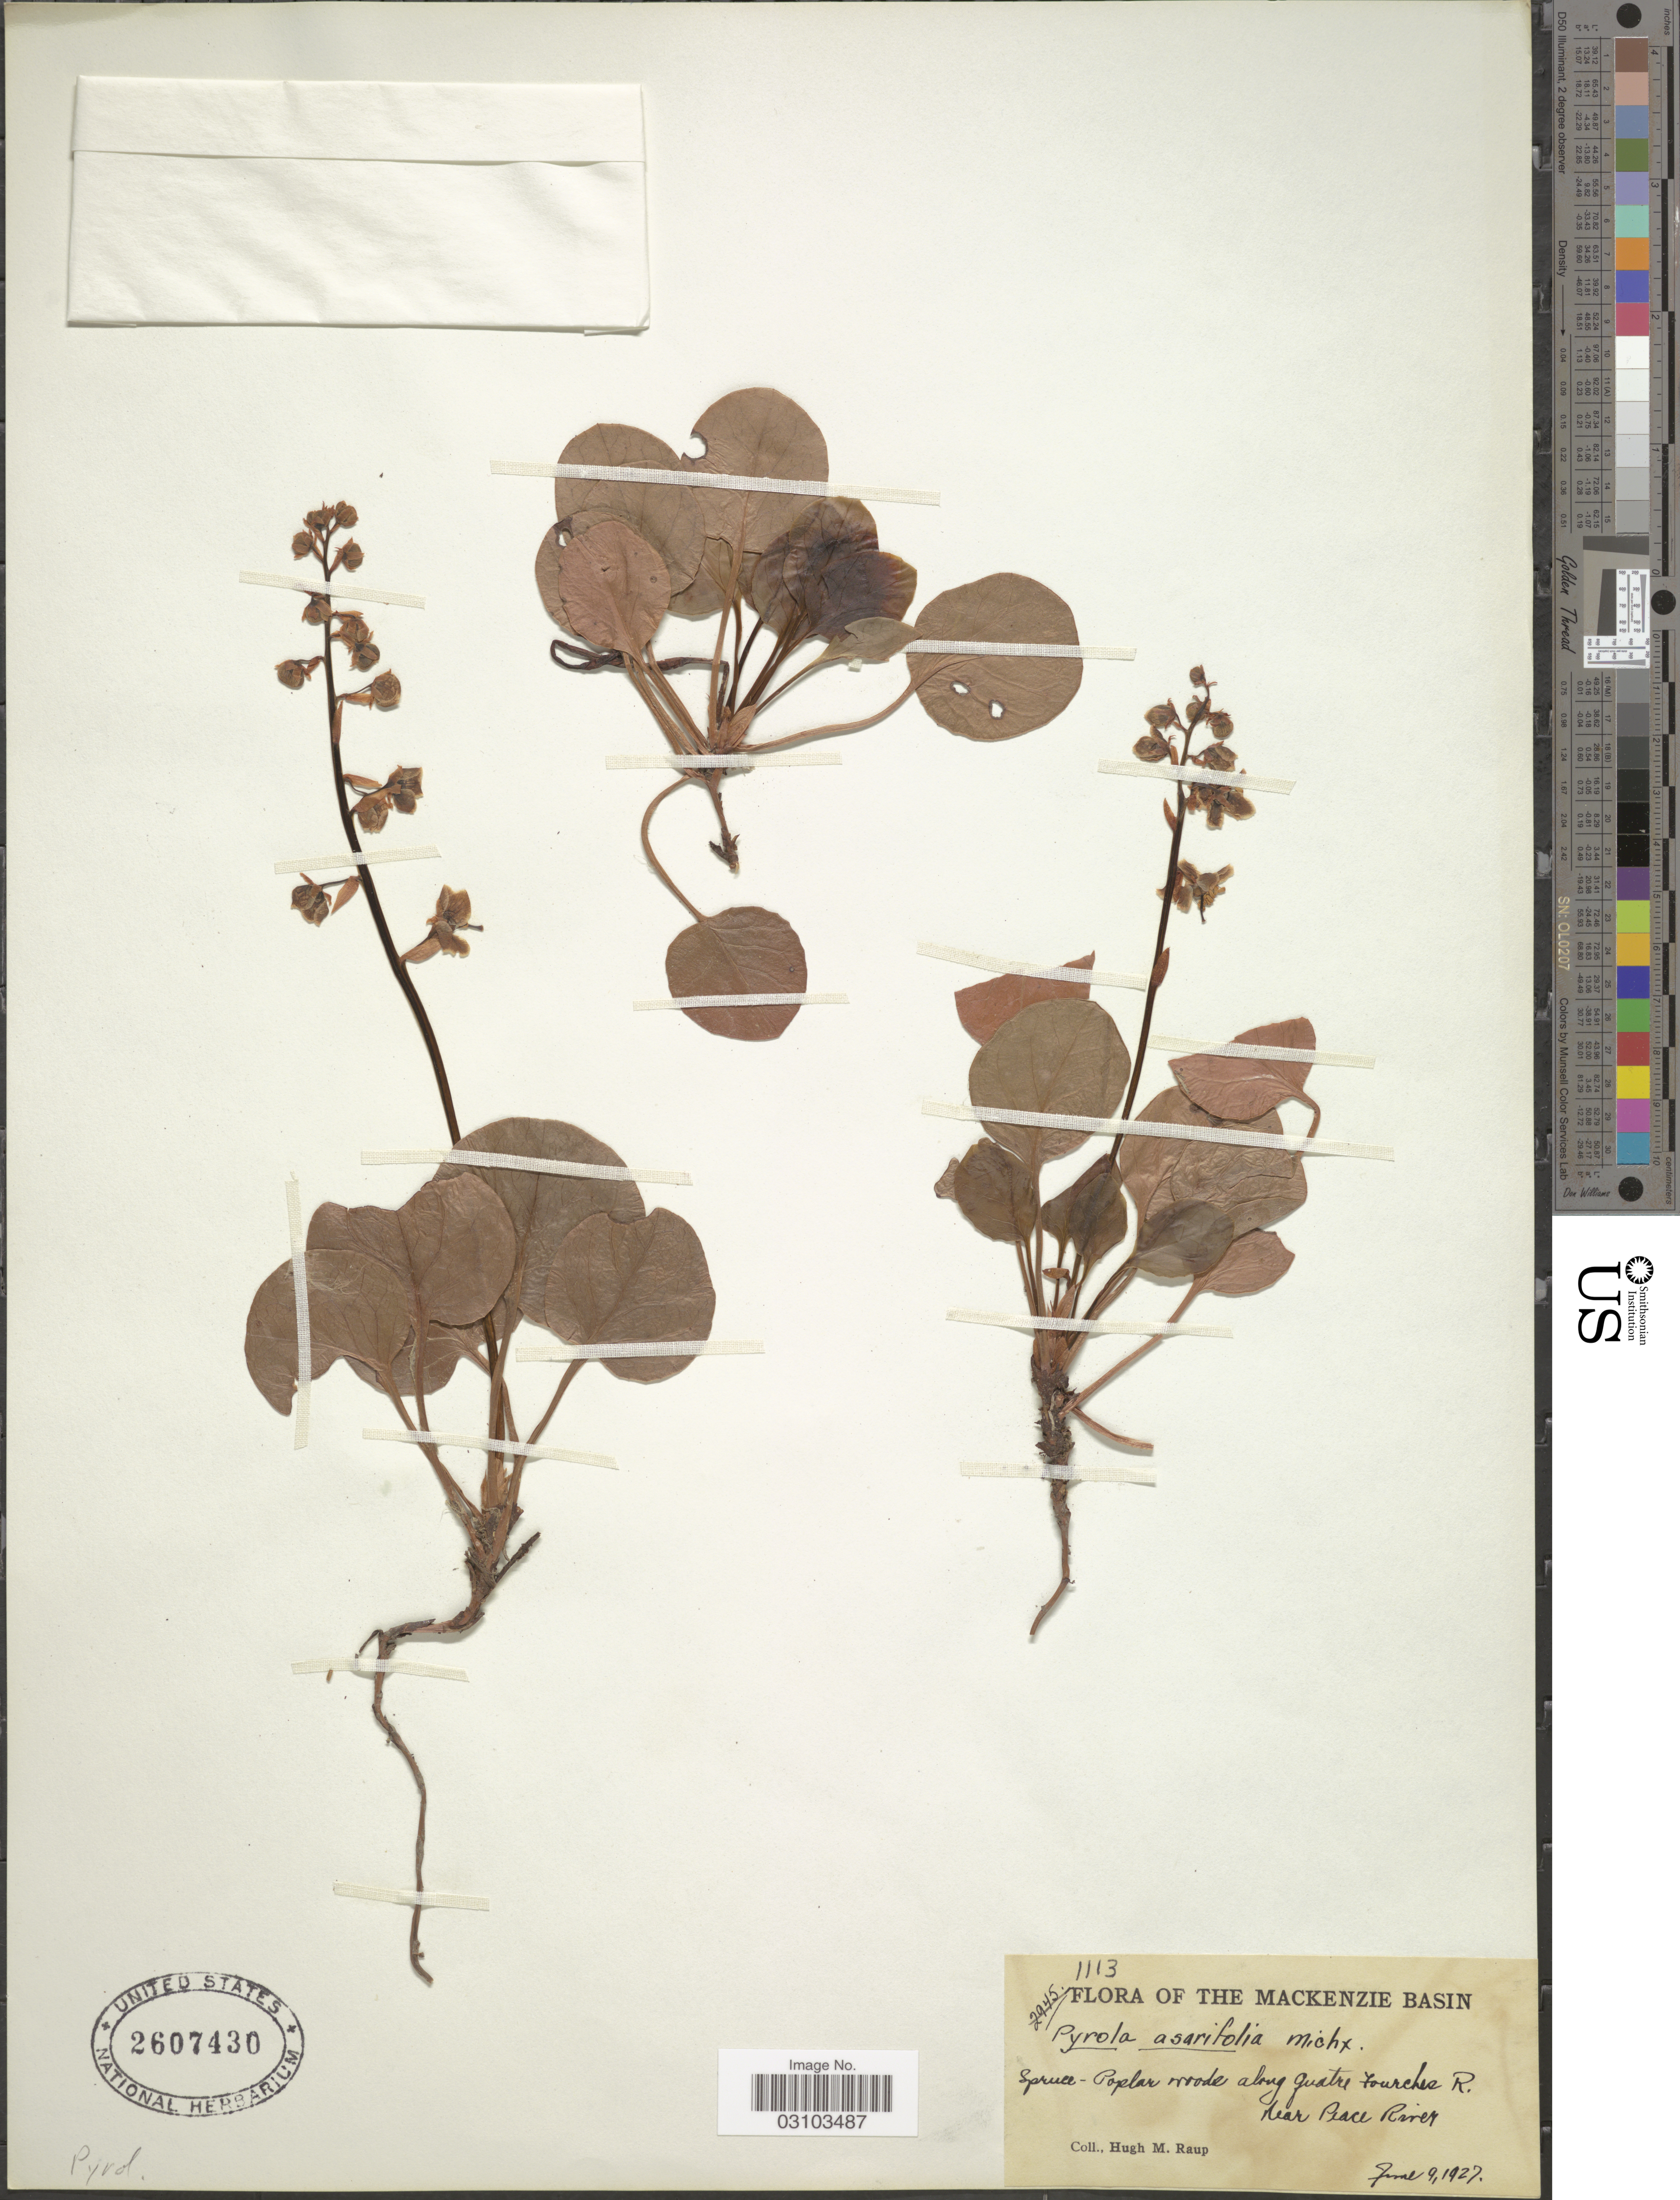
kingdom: Plantae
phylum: Tracheophyta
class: Magnoliopsida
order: Ericales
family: Ericaceae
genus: Pyrola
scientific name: Pyrola asarifolia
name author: Michx.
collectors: H. Raup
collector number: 1113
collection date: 1927-06-09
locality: Mackenzie Basin, near Peace River.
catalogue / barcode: US 2607430